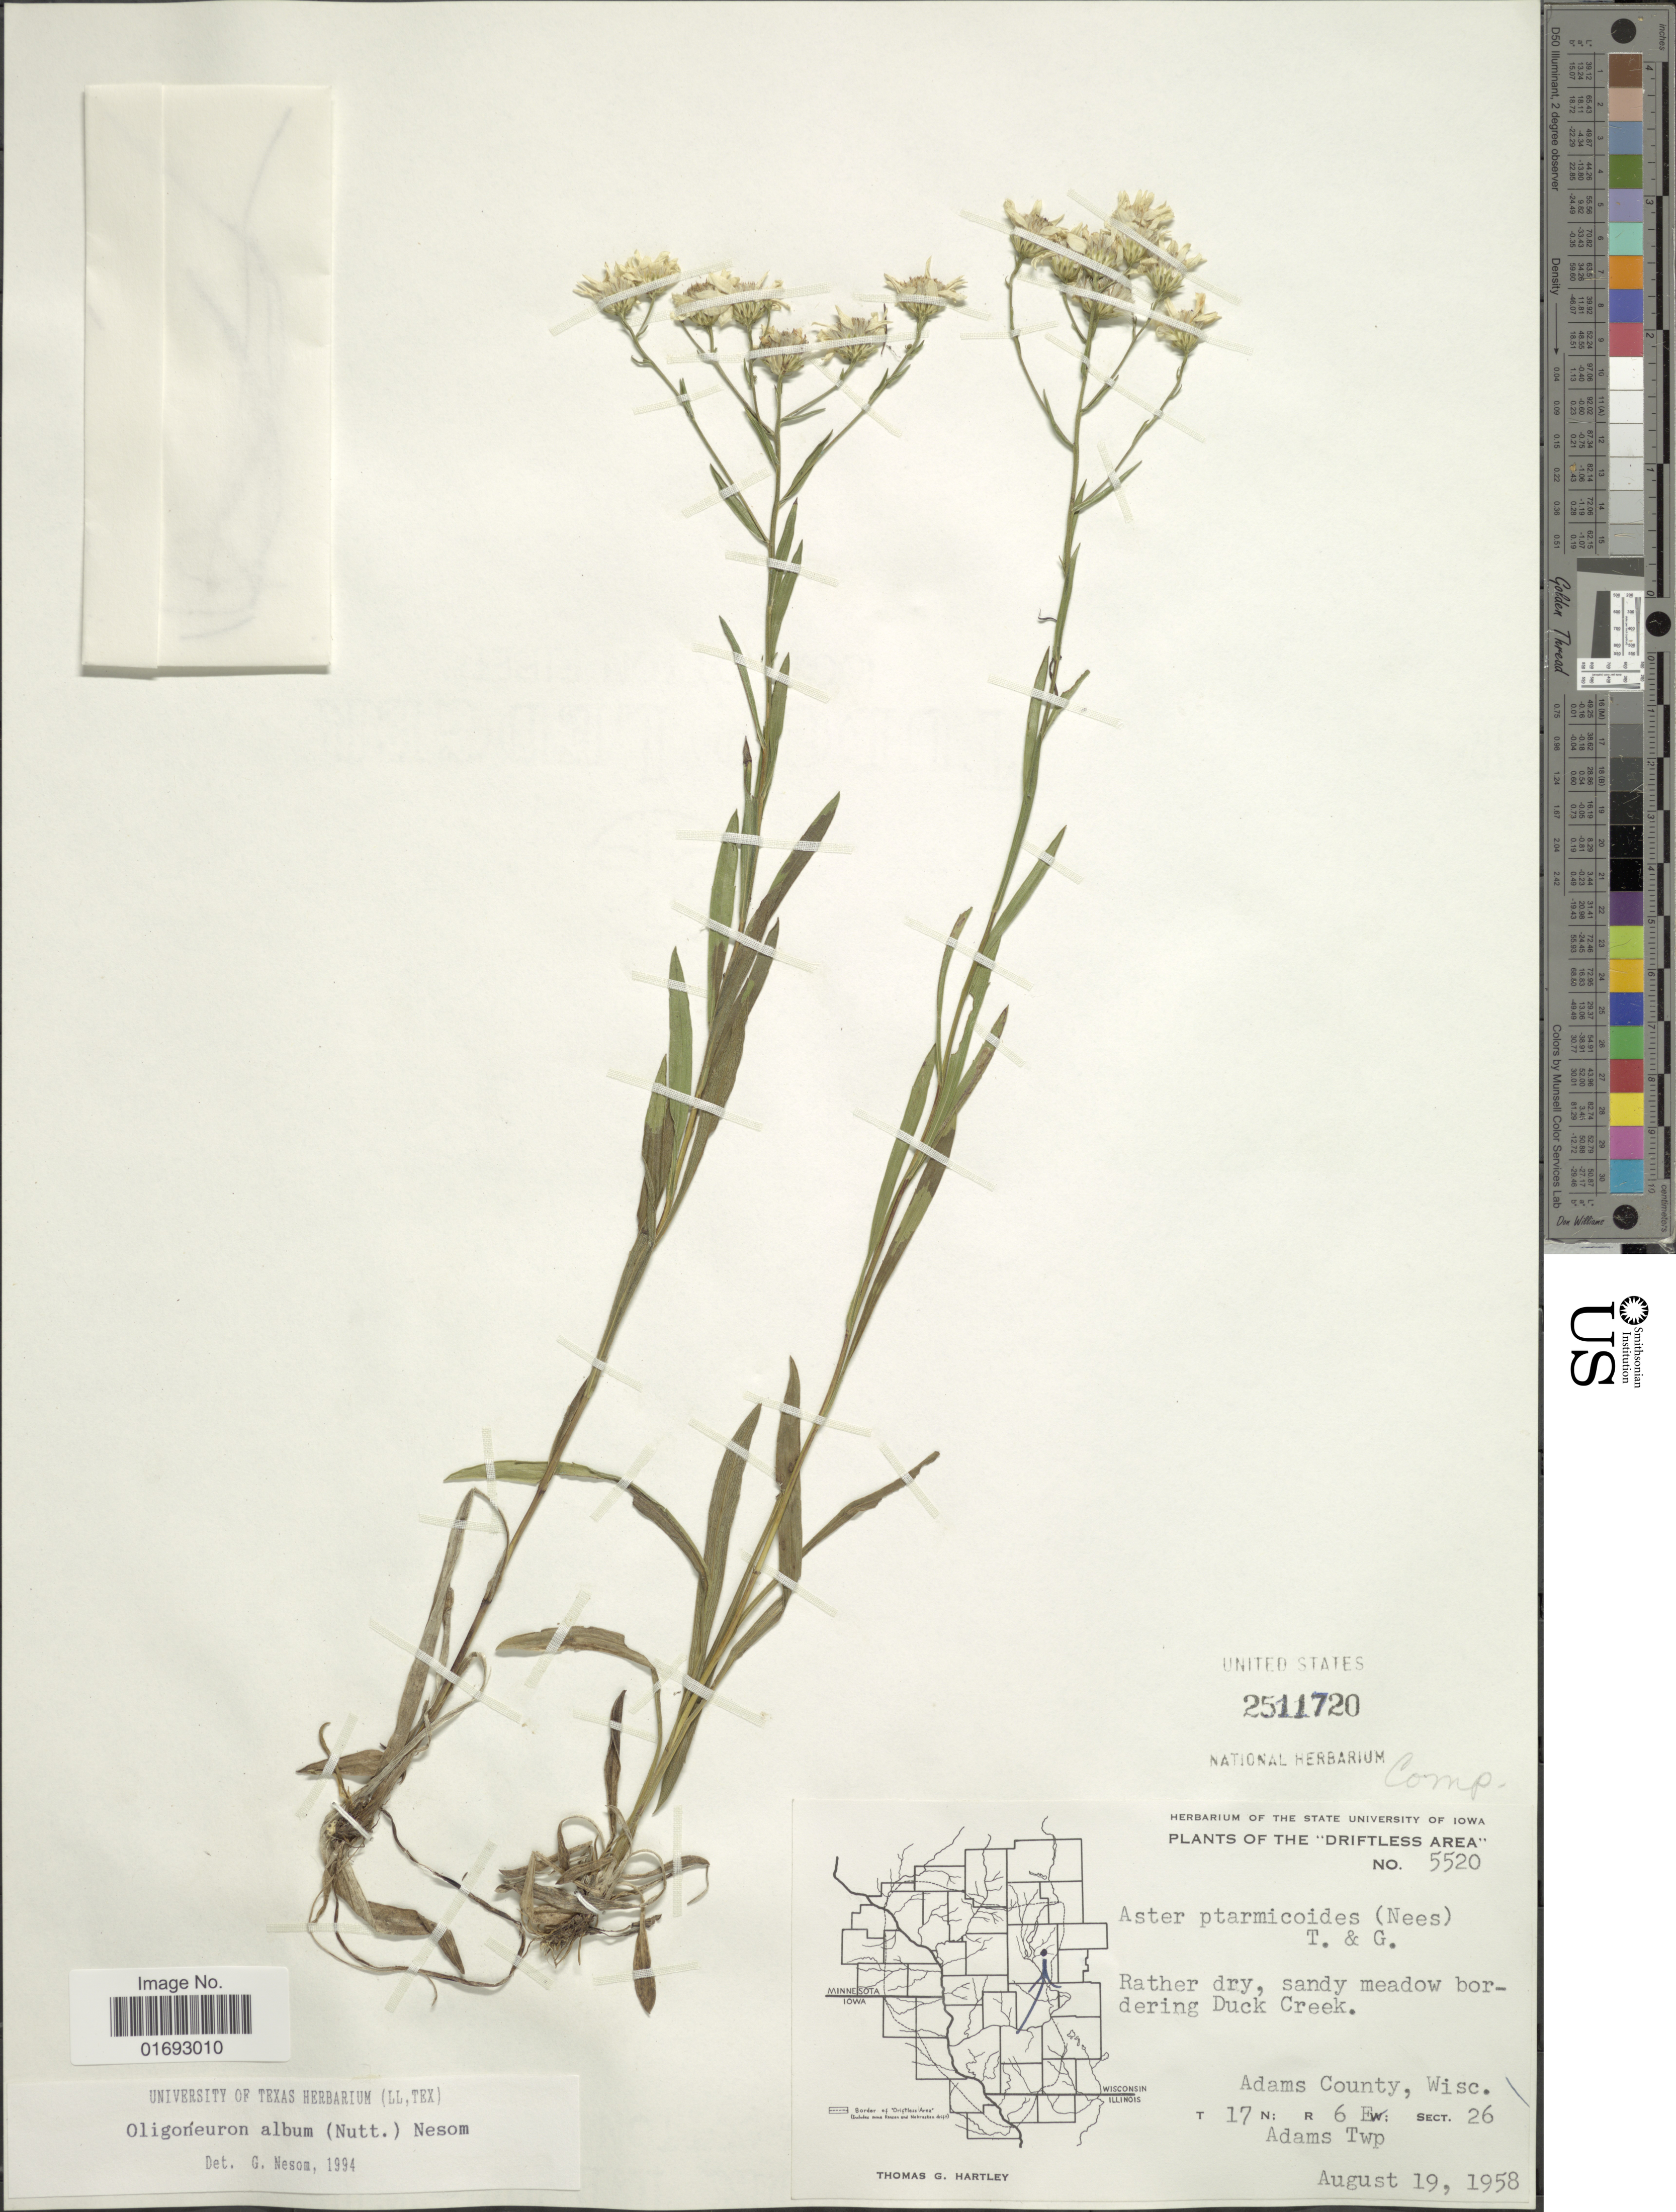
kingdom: Plantae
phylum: Tracheophyta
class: Magnoliopsida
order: Asterales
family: Asteraceae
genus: Oligoneuron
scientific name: Oligoneuron album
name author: (Nutt.) G.L. Nesom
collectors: T. G. Hartley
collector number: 5520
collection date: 1958-08-19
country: United States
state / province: Wisconsin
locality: Driftless Area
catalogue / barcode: US 2511720